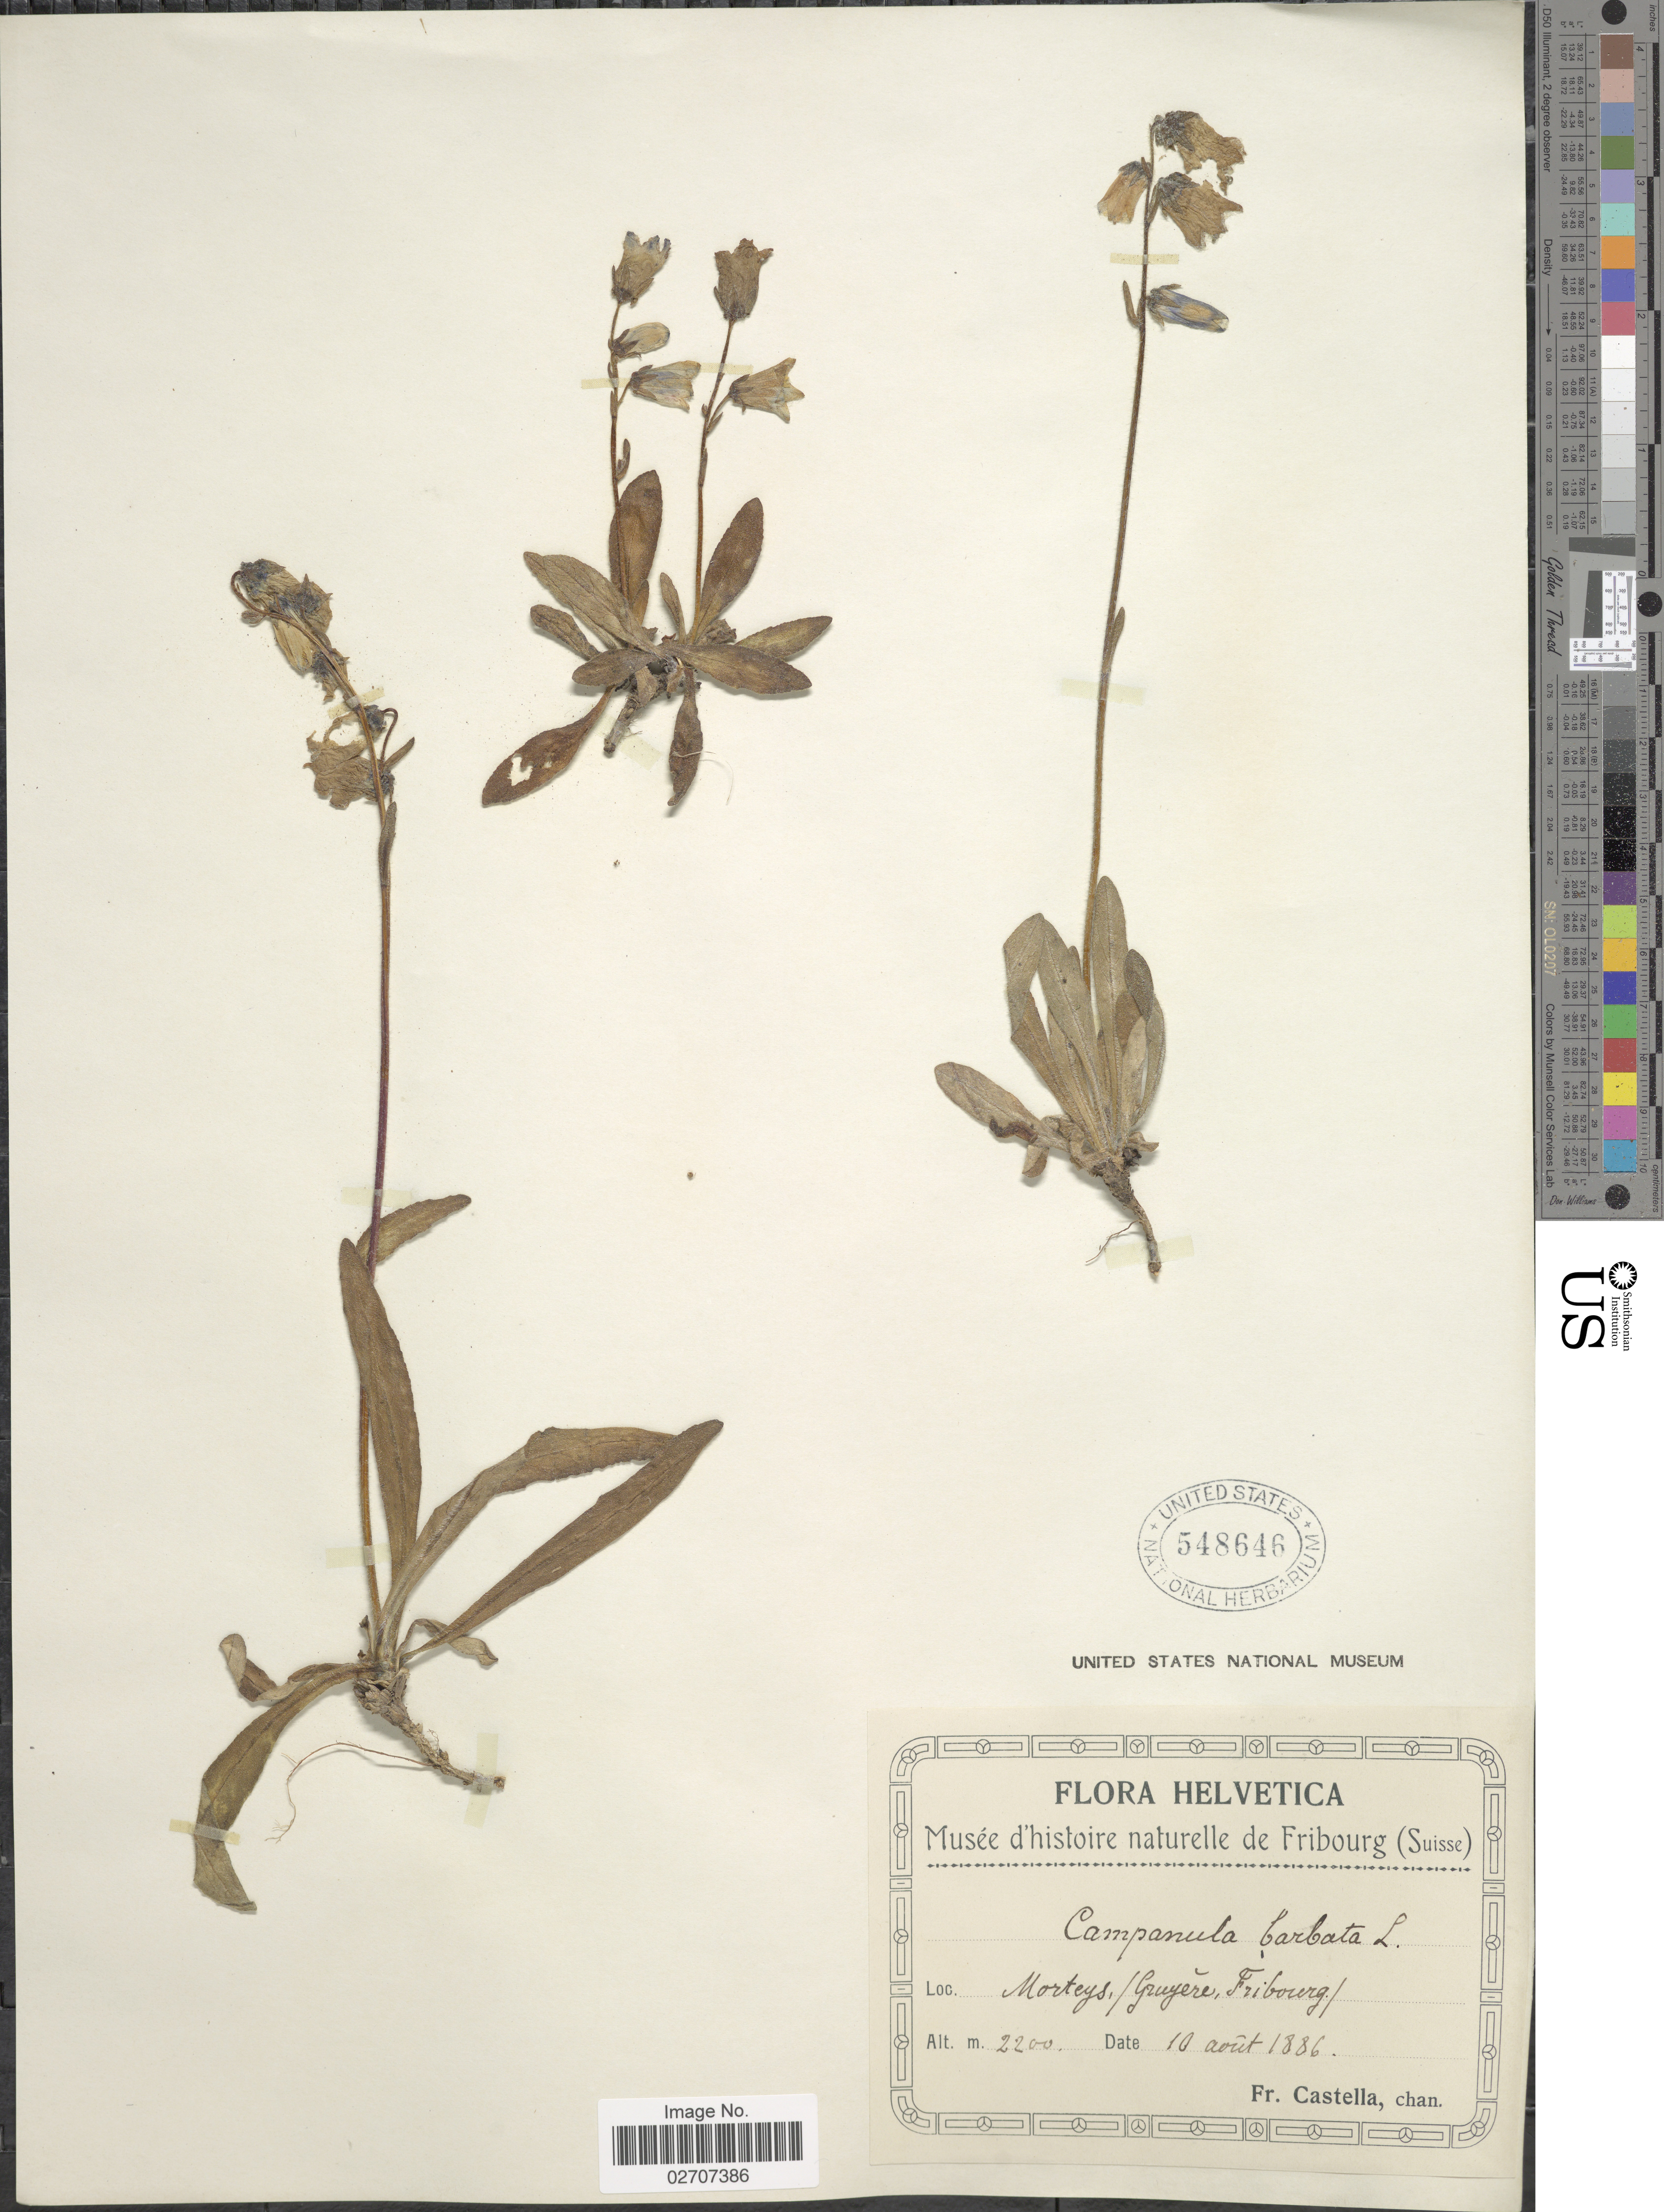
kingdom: Plantae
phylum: Tracheophyta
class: Magnoliopsida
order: Asterales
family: Campanulaceae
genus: Campanula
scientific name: Campanula barbata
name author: L.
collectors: Fr. Castella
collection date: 1886-08-10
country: Switzerland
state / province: Fribourg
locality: Helvetica, Morteys, (Gruyere, Fribourg).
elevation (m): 2200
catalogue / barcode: US 548646